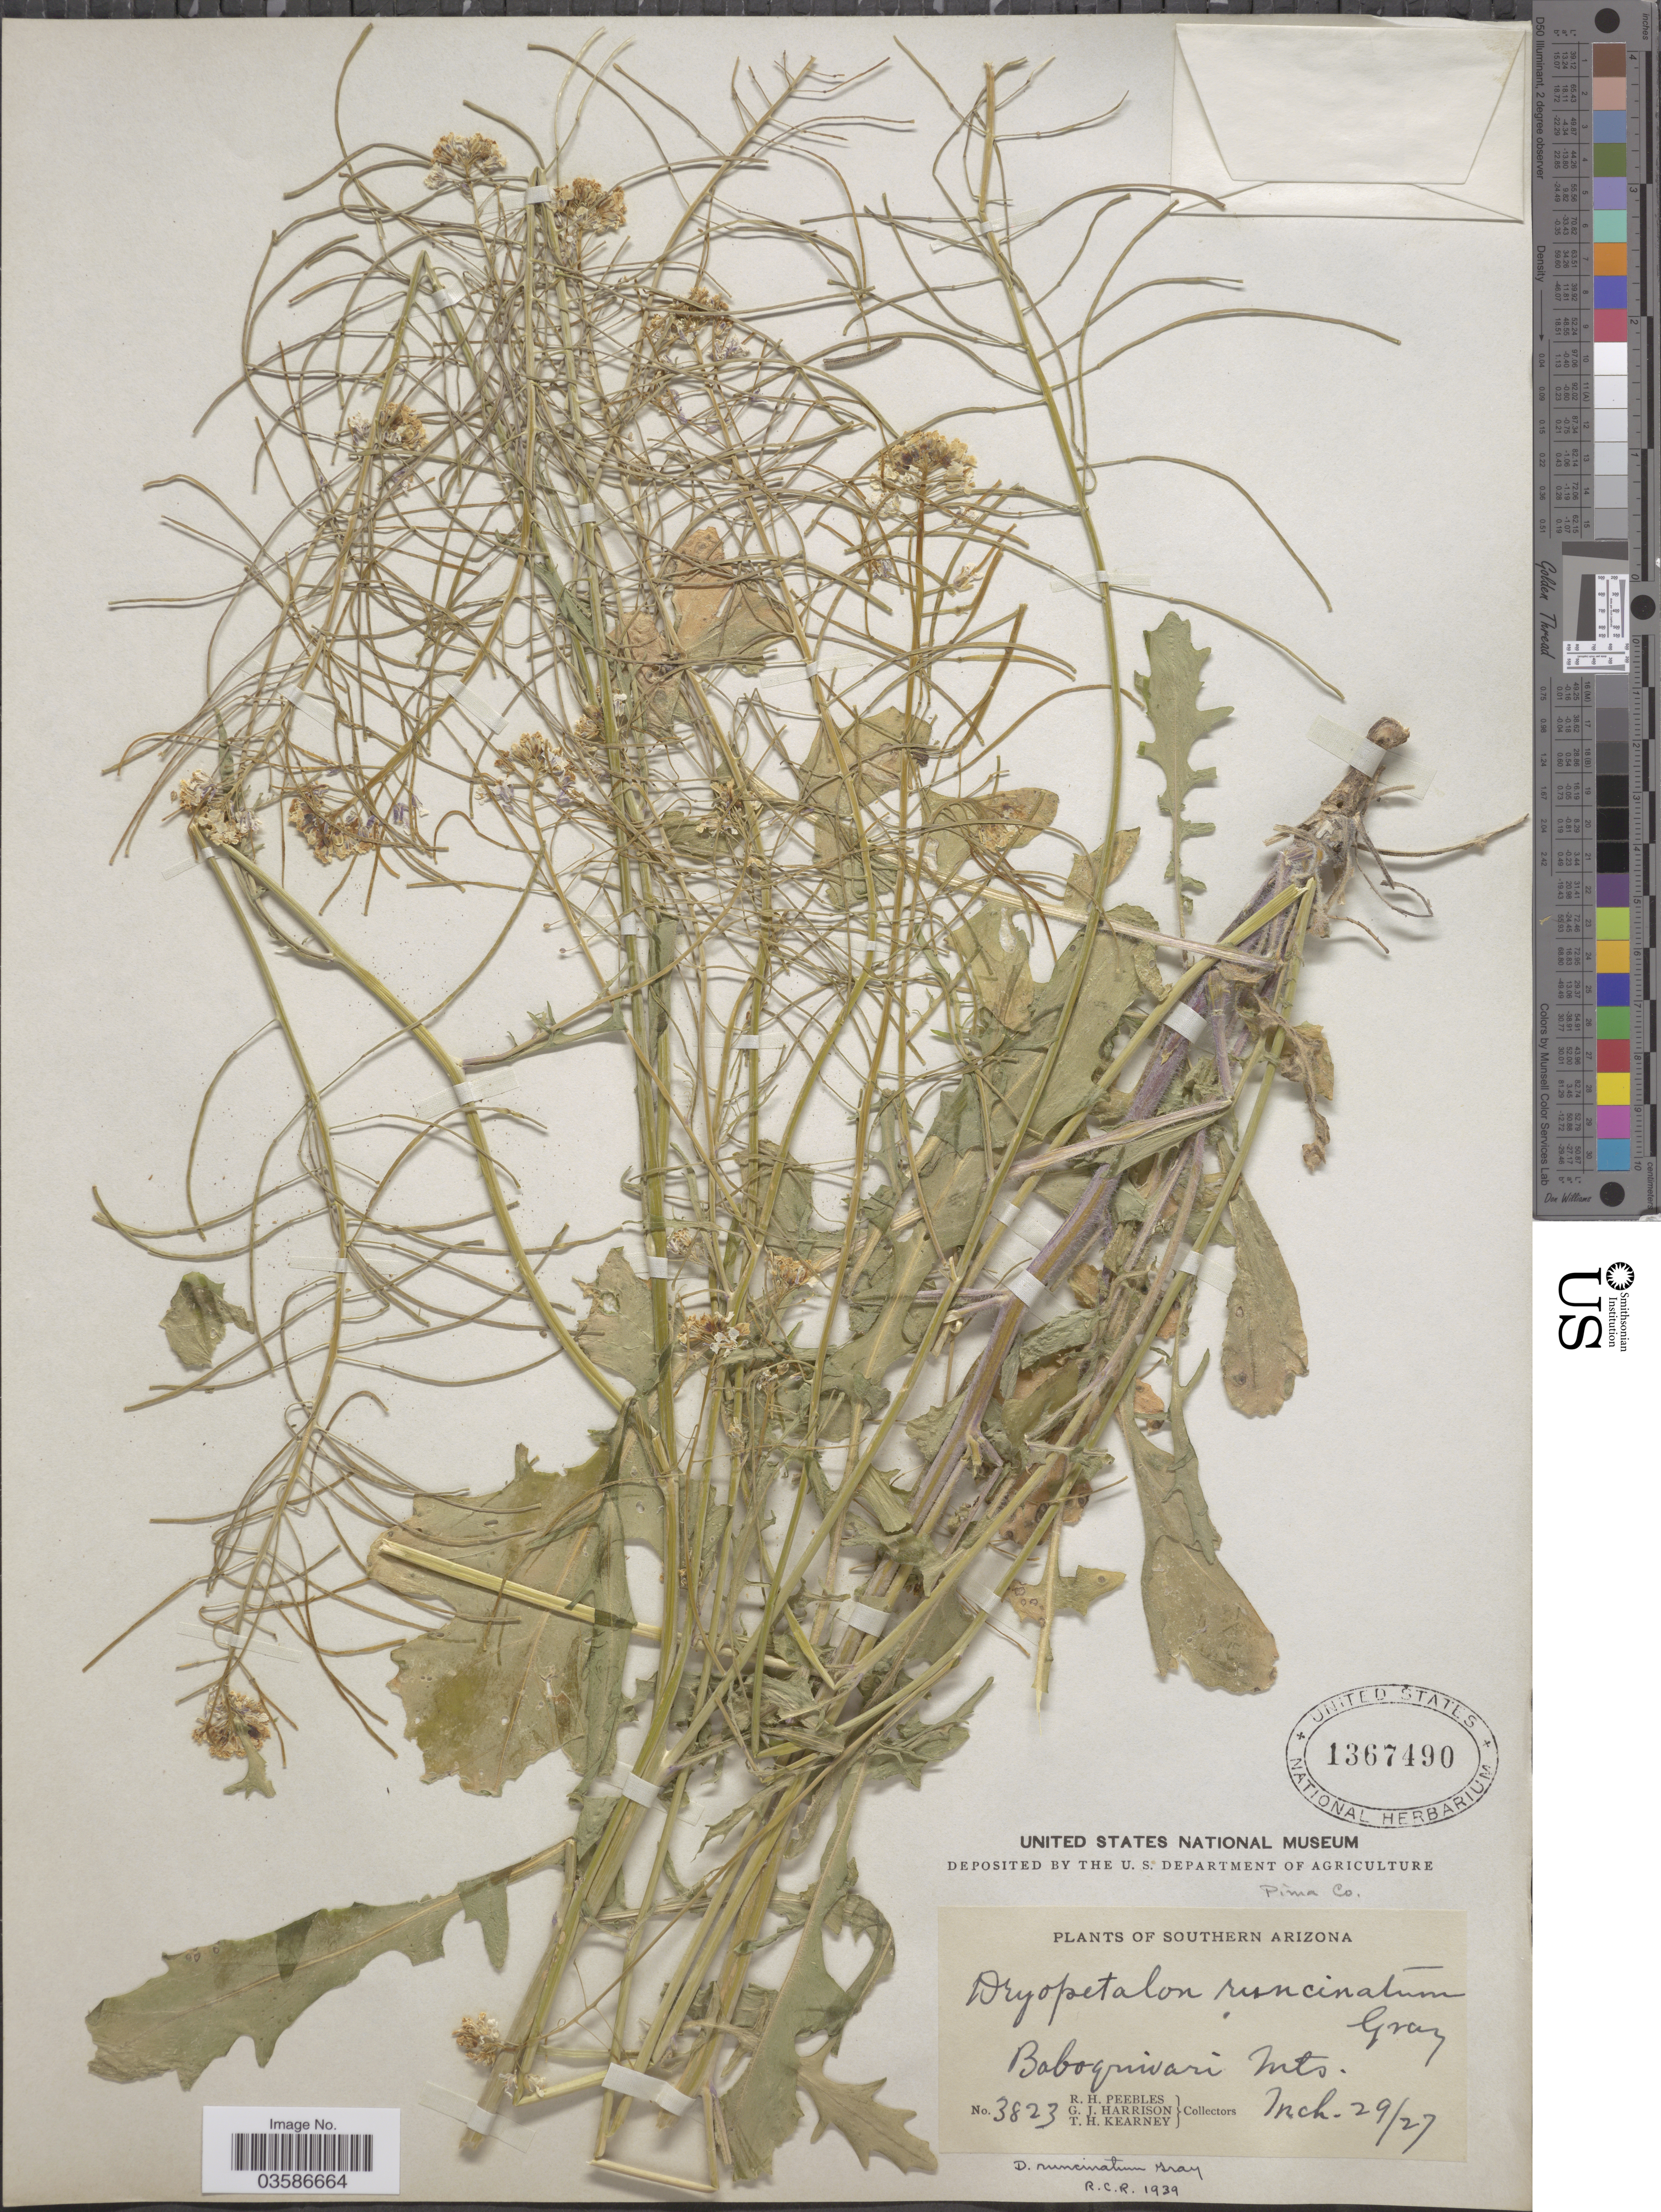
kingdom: Plantae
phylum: Tracheophyta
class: Magnoliopsida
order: Brassicales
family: Brassicaceae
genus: Dryopetalon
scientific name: Dryopetalon runcinatum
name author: A. Gray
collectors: R. H. Peebles, G. J. Harrison & T. H. Kearney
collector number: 3823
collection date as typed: Transcribed d/m/y: 29/3/27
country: United States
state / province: Arizona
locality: Southern Arizona. Pima Co. Baboquivari Mts.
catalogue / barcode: US 1367490